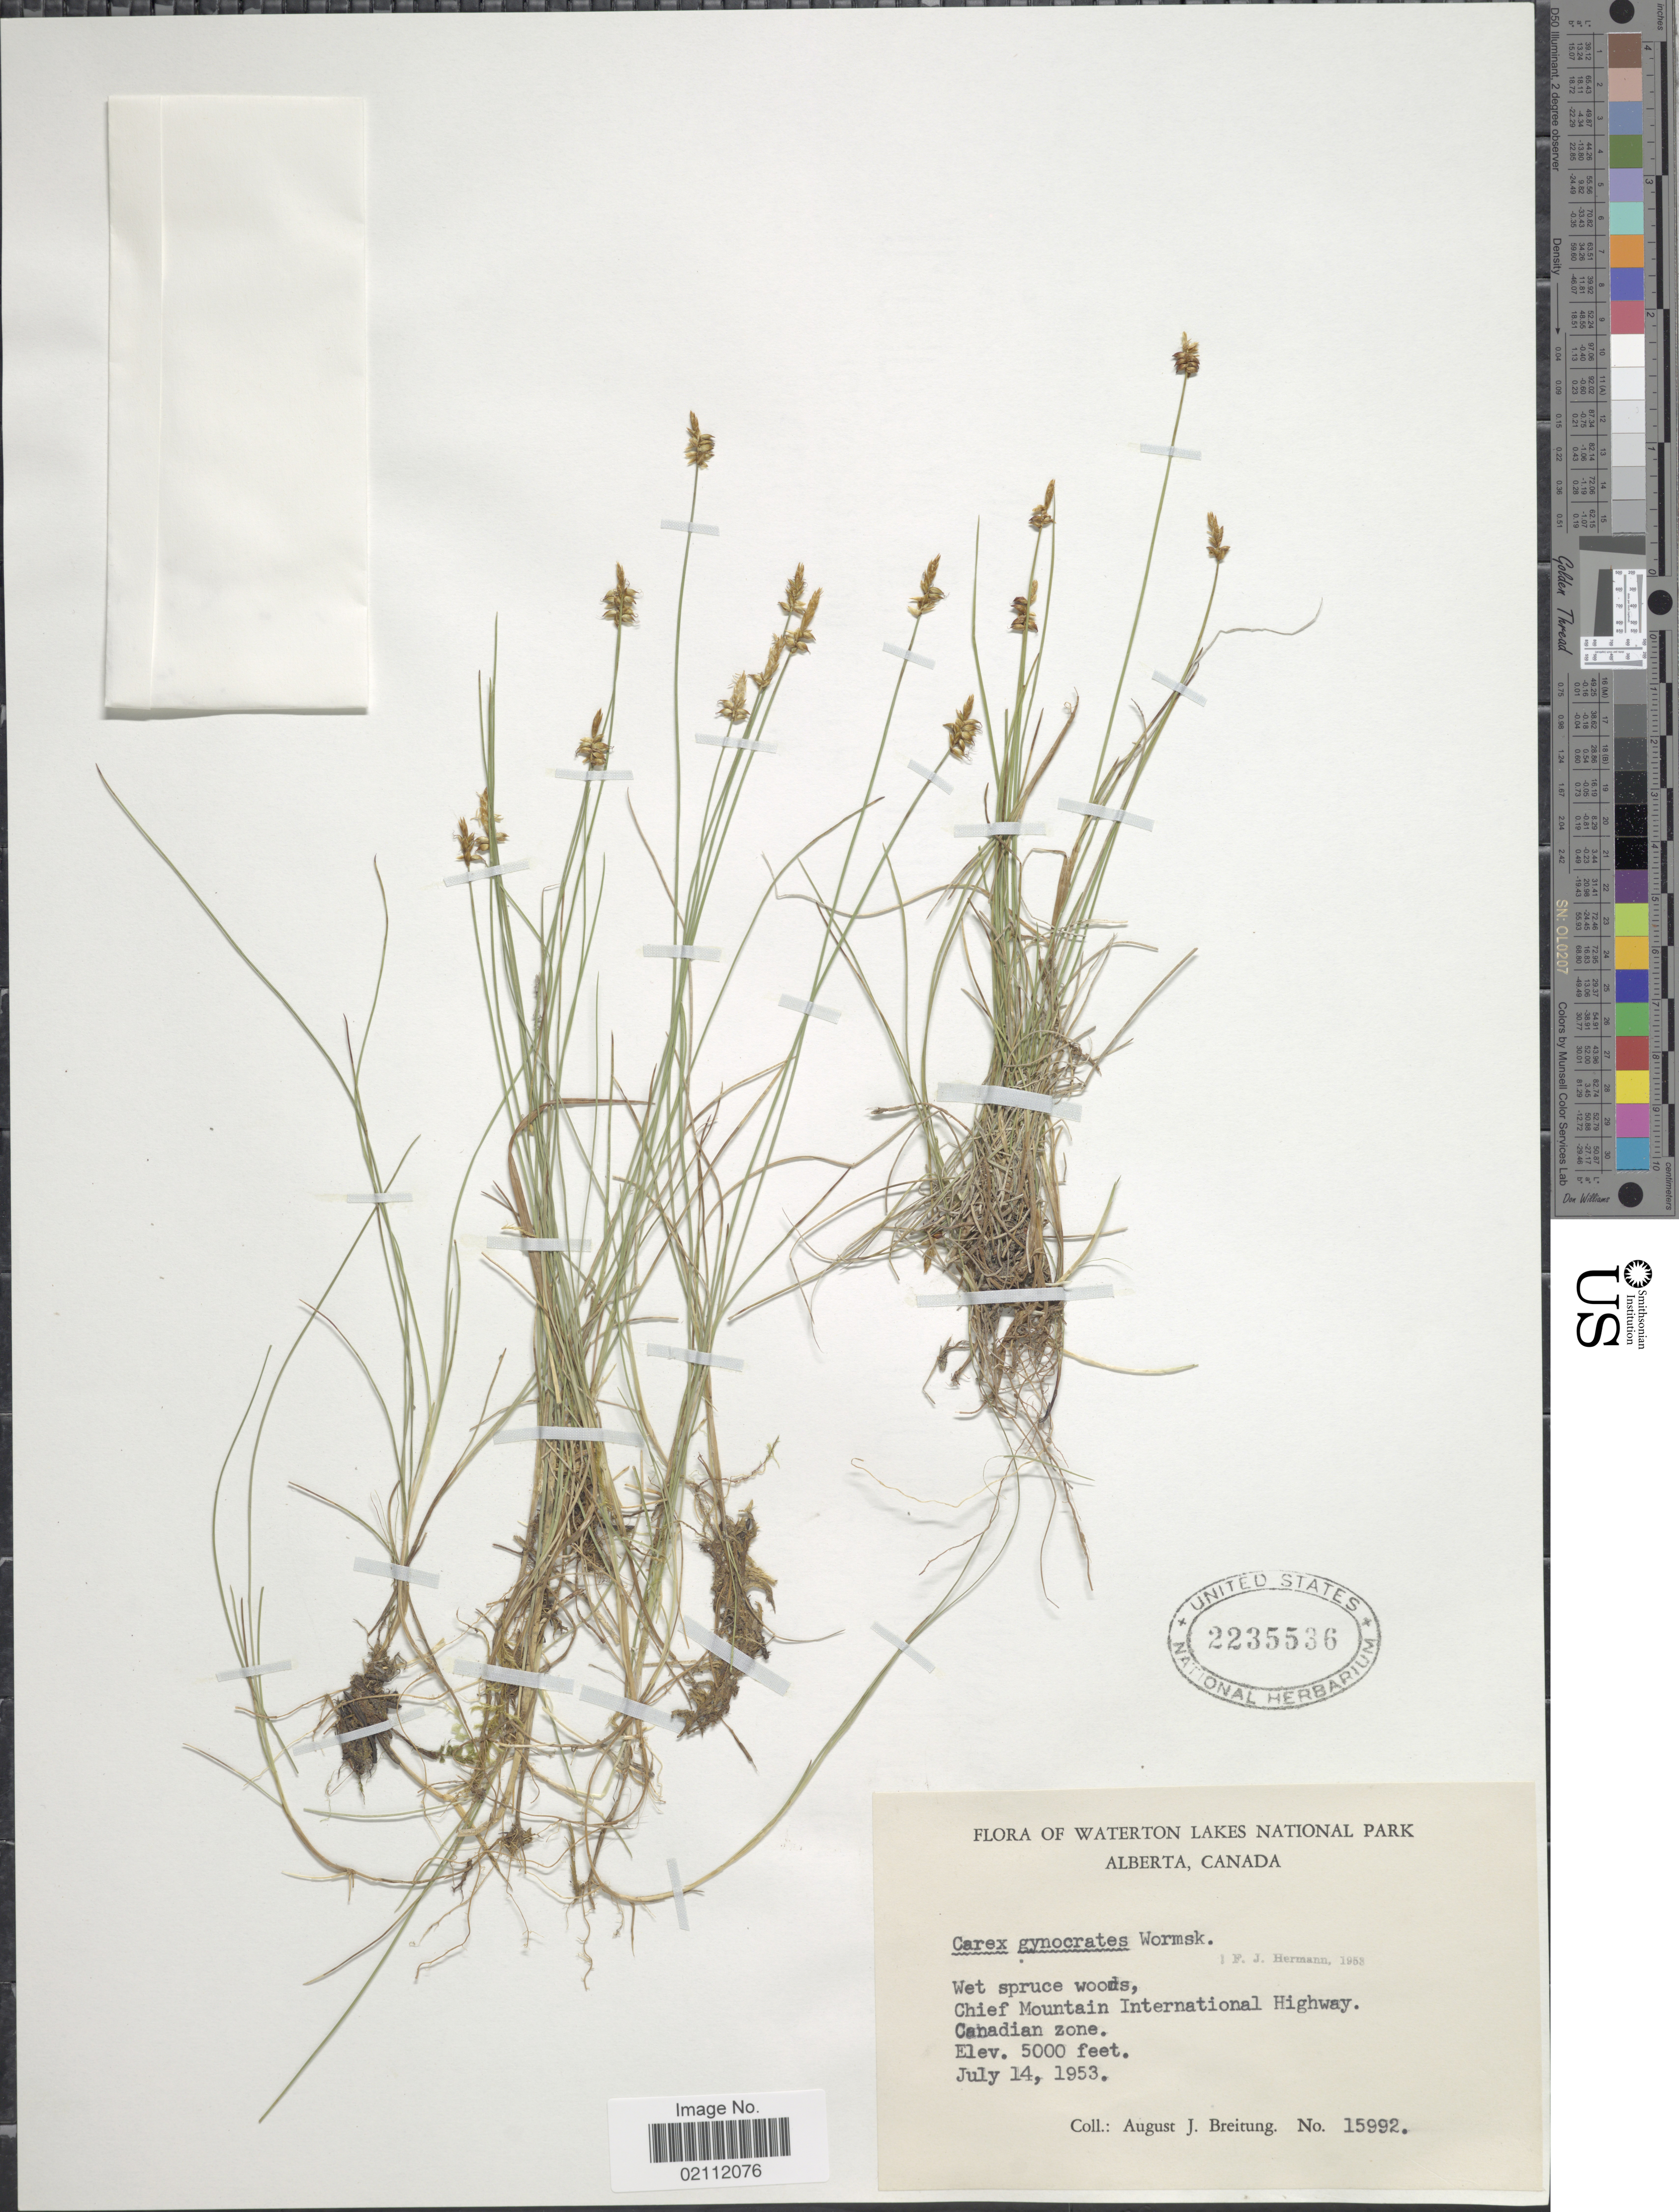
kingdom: Plantae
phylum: Tracheophyta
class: Liliopsida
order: Poales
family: Cyperaceae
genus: Carex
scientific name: Carex nardina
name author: (Hornem.) Fr.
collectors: A. Breitung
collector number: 15992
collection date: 1953-07-14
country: Canada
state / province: Alberta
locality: Waterton Lakes National Park. Chief Mountain International Highway. Canadian Zone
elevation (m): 1524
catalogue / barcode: US 2235536